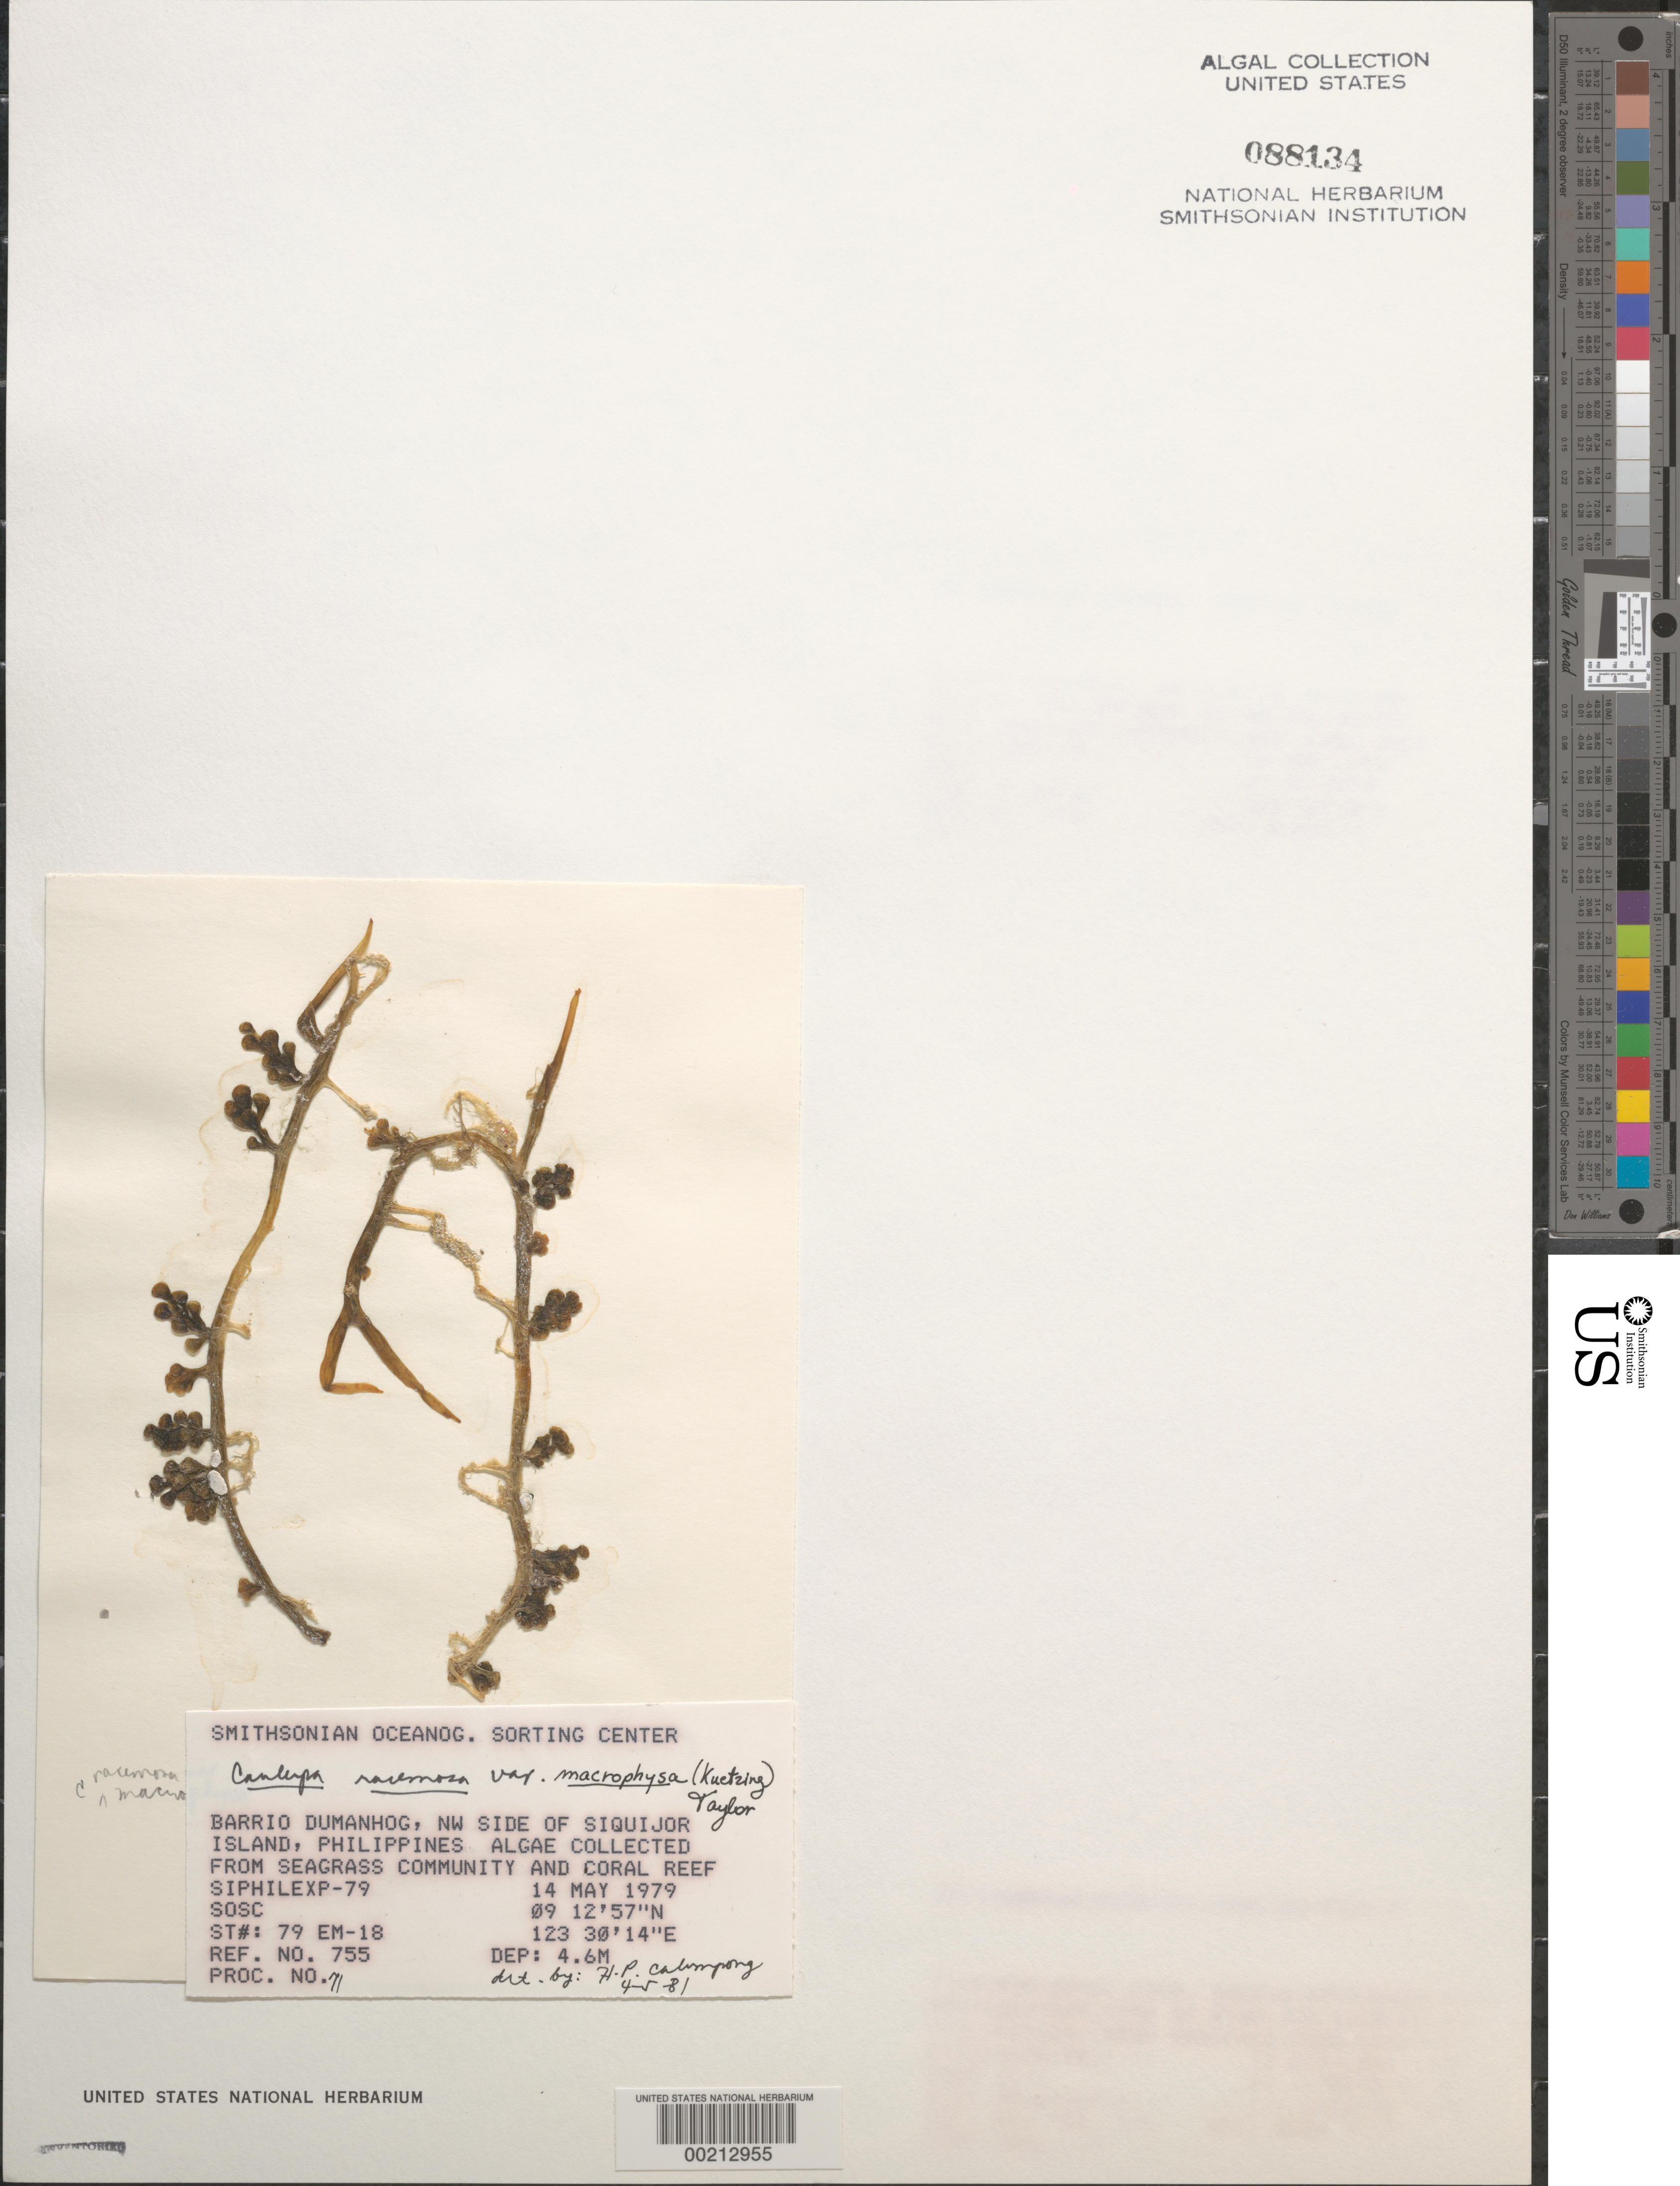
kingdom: Plantae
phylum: Chlorophyta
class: Ulvophyceae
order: Bryopsidales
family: Caulerpaceae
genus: Caulerpa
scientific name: Caulerpa racemosa var. macrophysa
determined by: Calumpong, H. P.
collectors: SOSC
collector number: Station 79 Em-18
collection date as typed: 14 May 1979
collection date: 1979-05-14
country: Philippines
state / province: Central Visayas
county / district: Siquijor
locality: Visayan, Barrio dumanhog, siquijor island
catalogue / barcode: US 88134